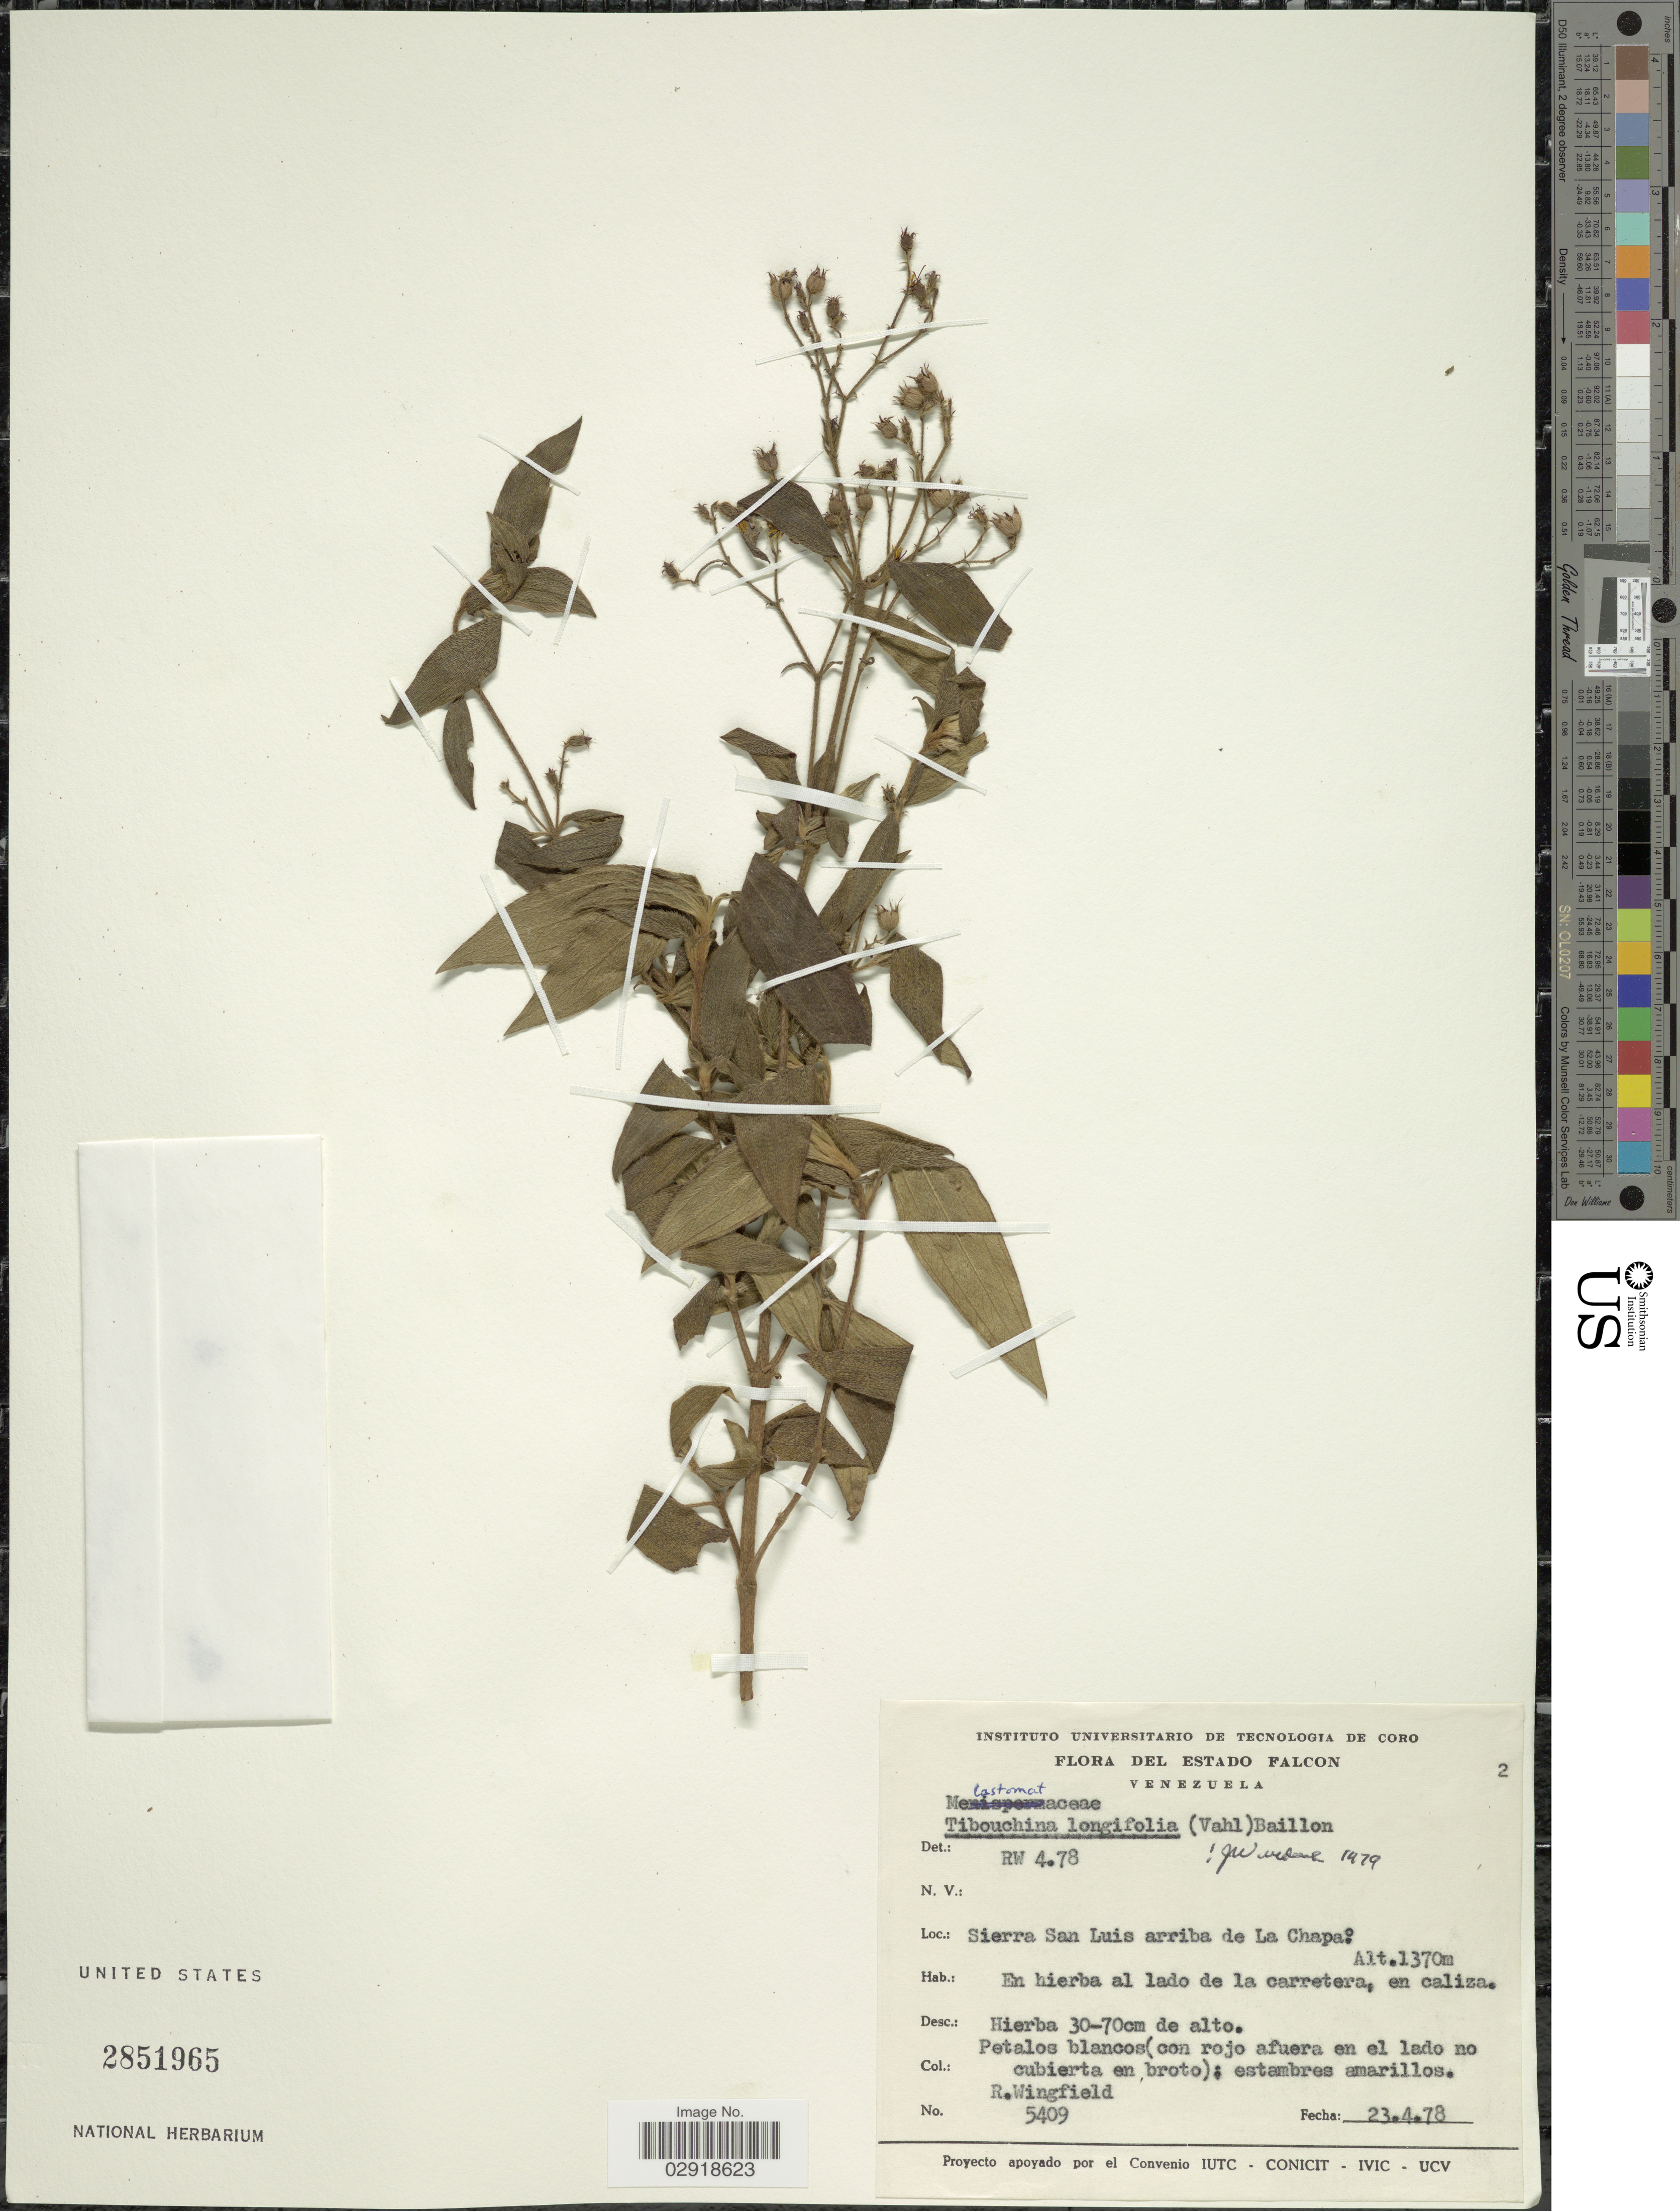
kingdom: Plantae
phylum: Tracheophyta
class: Magnoliopsida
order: Myrtales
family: Melastomataceae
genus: Chaetogastra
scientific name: Chaetogastra longifolia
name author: (Vahl) DC.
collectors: R. Wingfield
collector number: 5409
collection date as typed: Transcribed d/m/y: 23/4/78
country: Venezuela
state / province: Falcón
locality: Sierra San Luis arriba de La Chapa.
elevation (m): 1370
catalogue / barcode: US 2851965